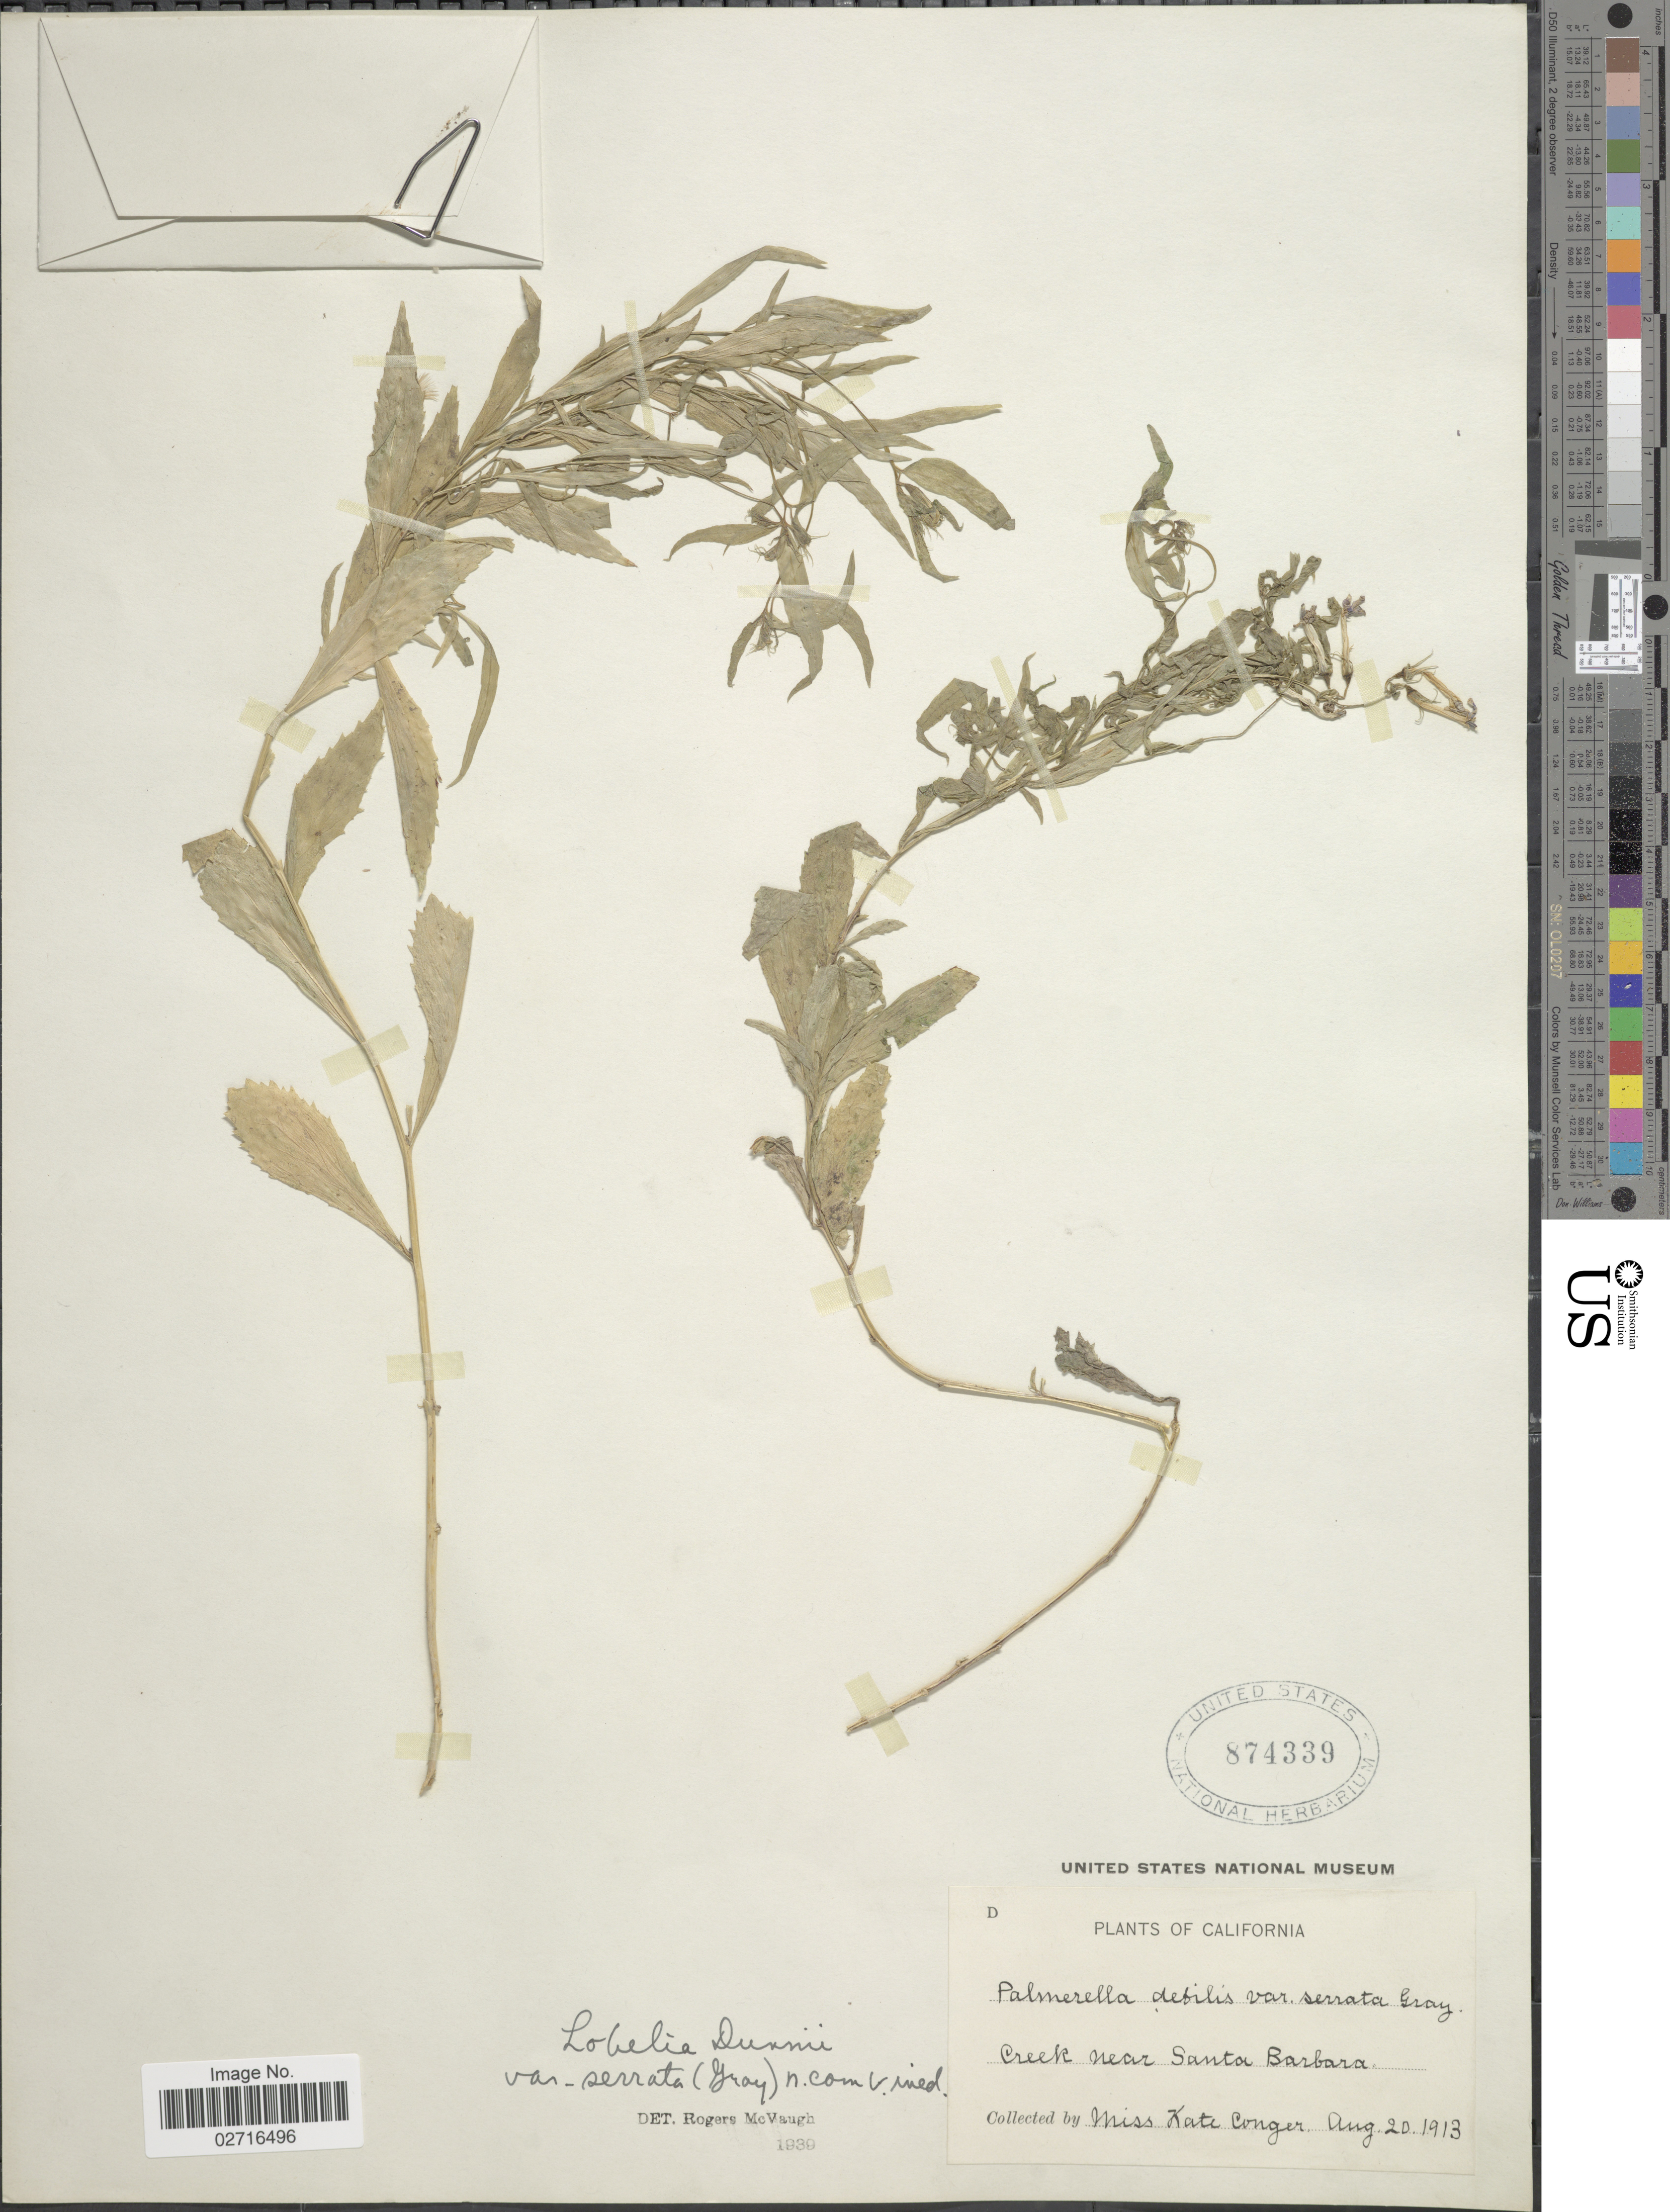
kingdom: Plantae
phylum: Tracheophyta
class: Magnoliopsida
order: Asterales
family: Campanulaceae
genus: Palmerella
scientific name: Palmerella debilis subsp. serrata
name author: (A. Gray) Lammers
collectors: K. Conger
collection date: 1913-08-20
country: United States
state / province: California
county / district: Santa Barbara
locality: Creek near Santa Barbara.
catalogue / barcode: US 874339